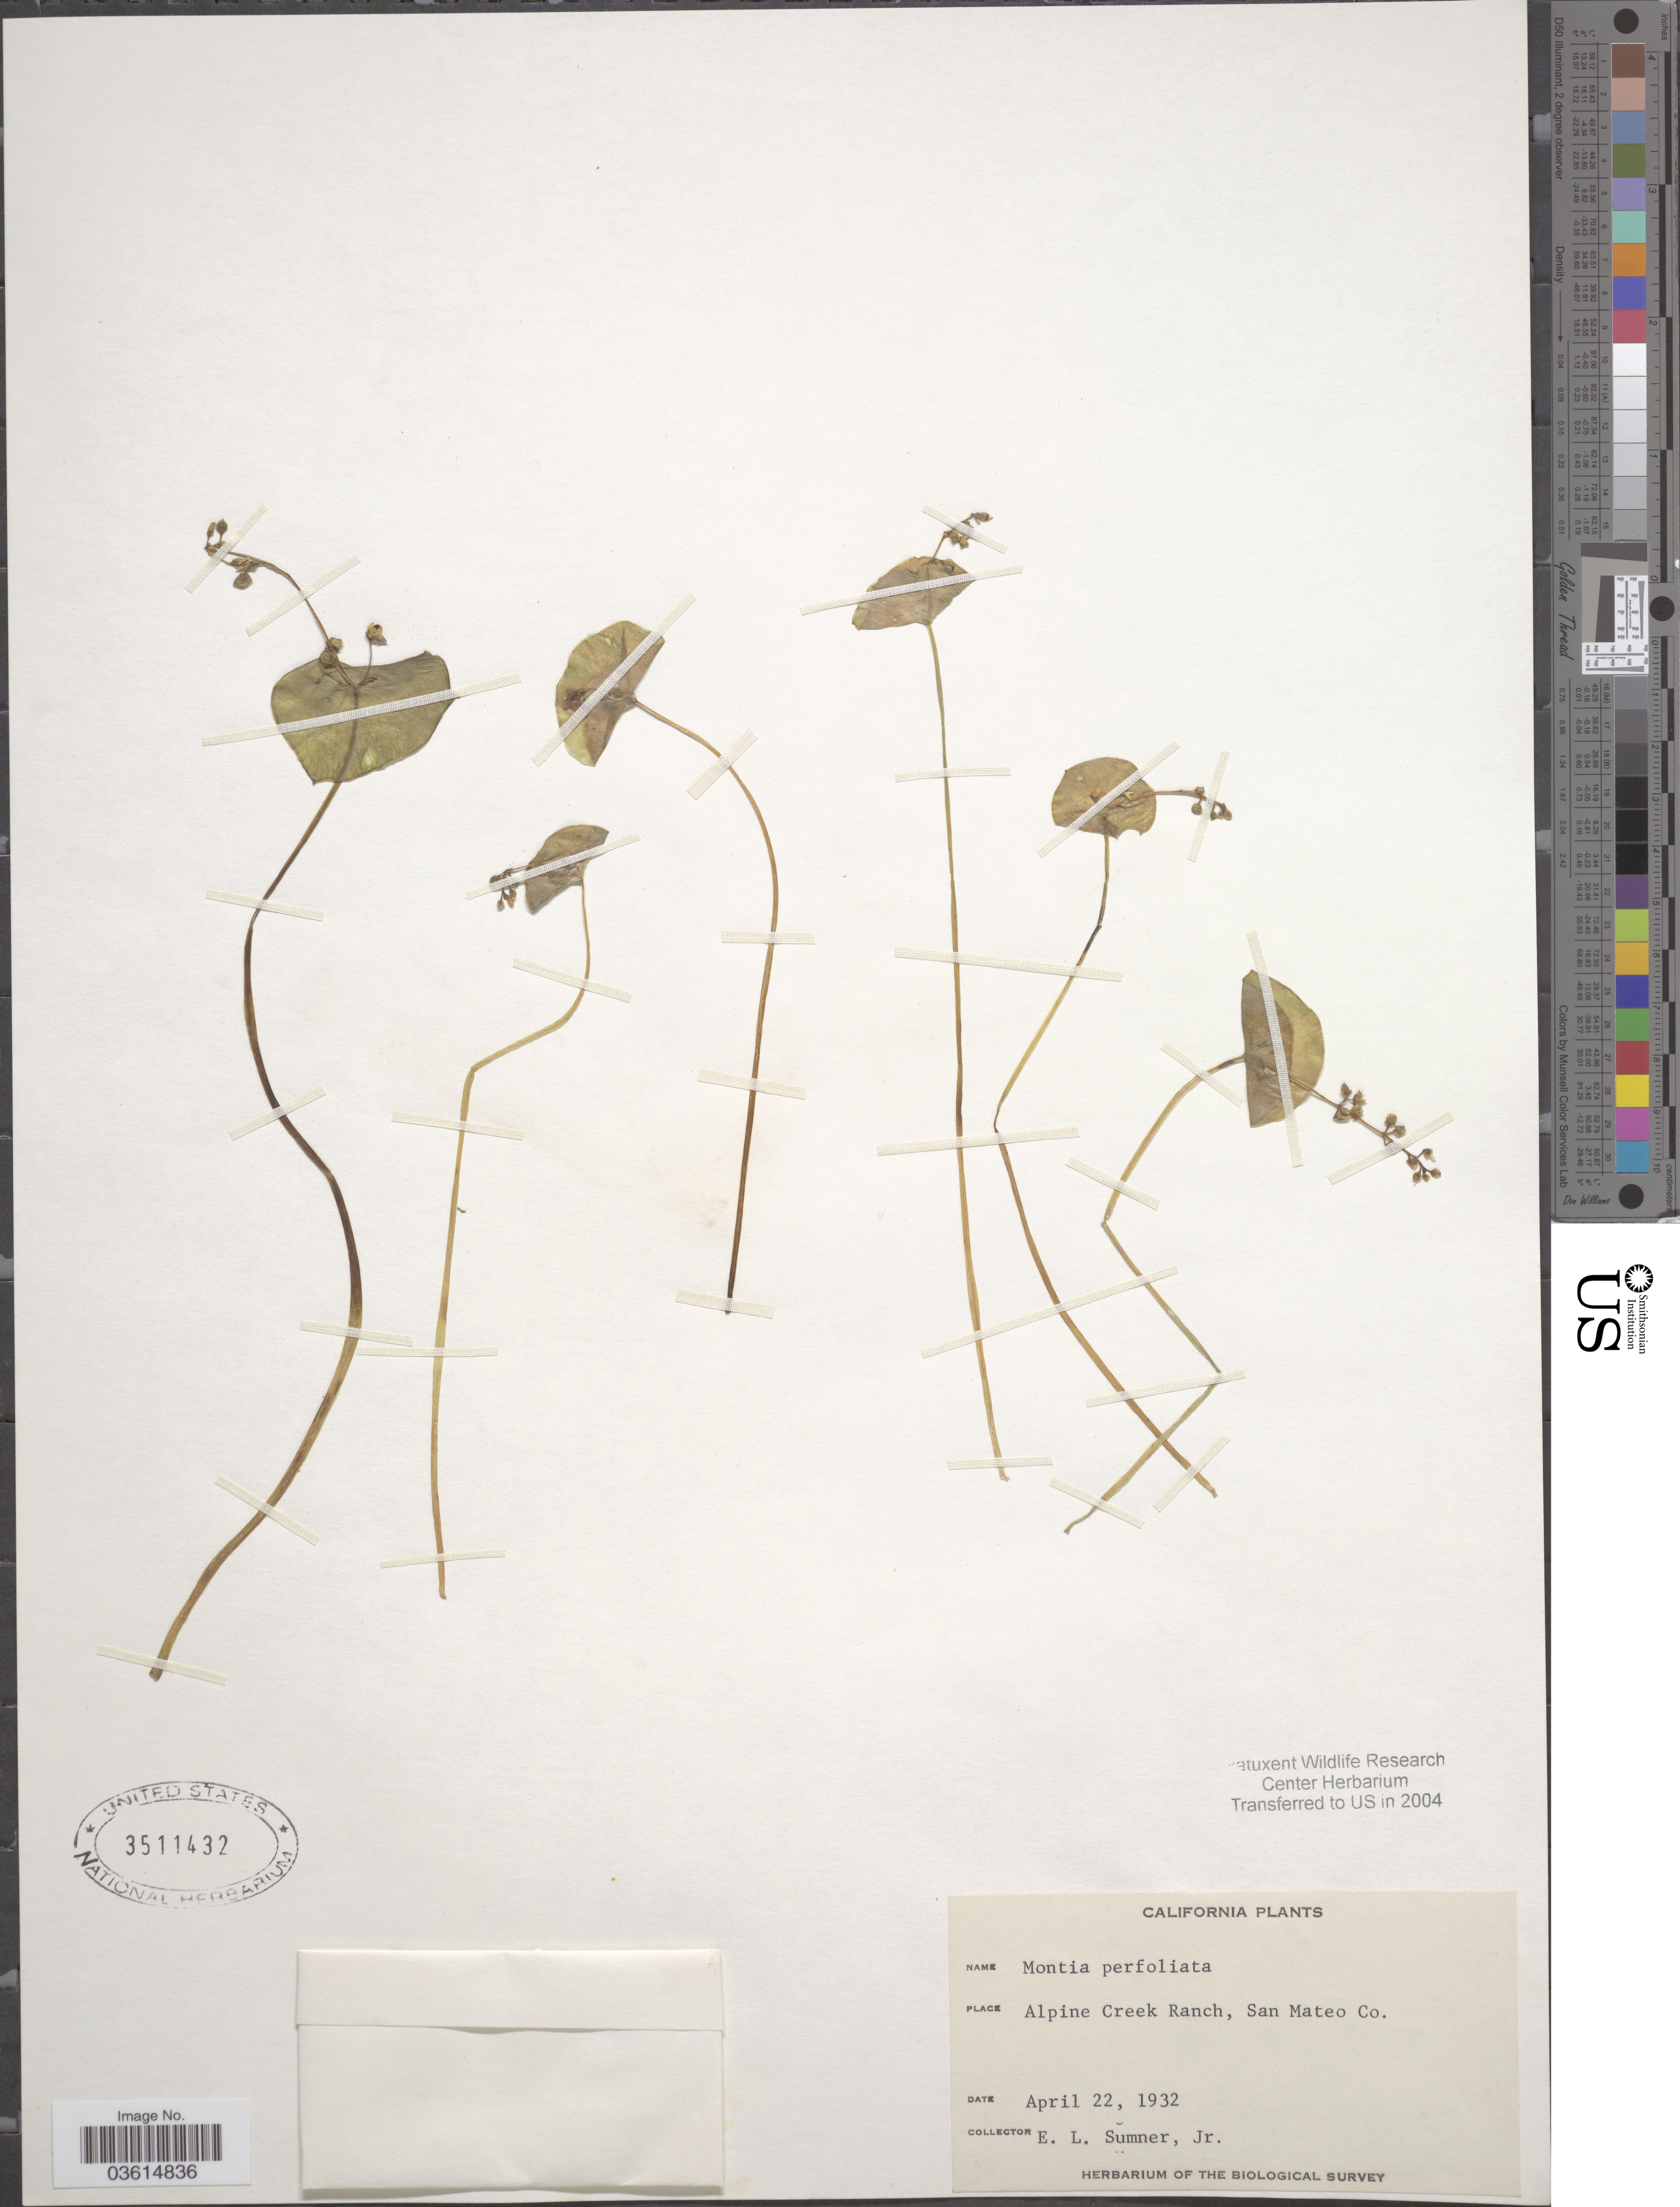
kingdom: Plantae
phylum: Tracheophyta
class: Magnoliopsida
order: Caryophyllales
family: Montiaceae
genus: Claytonia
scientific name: Claytonia perfoliata subsp. perfoliata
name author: Donn ex Willd.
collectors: E. Sumner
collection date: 1932-04-22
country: United States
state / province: California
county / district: San Mateo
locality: Alpine Creek Ranch, San Mateo Co.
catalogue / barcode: US 3511432